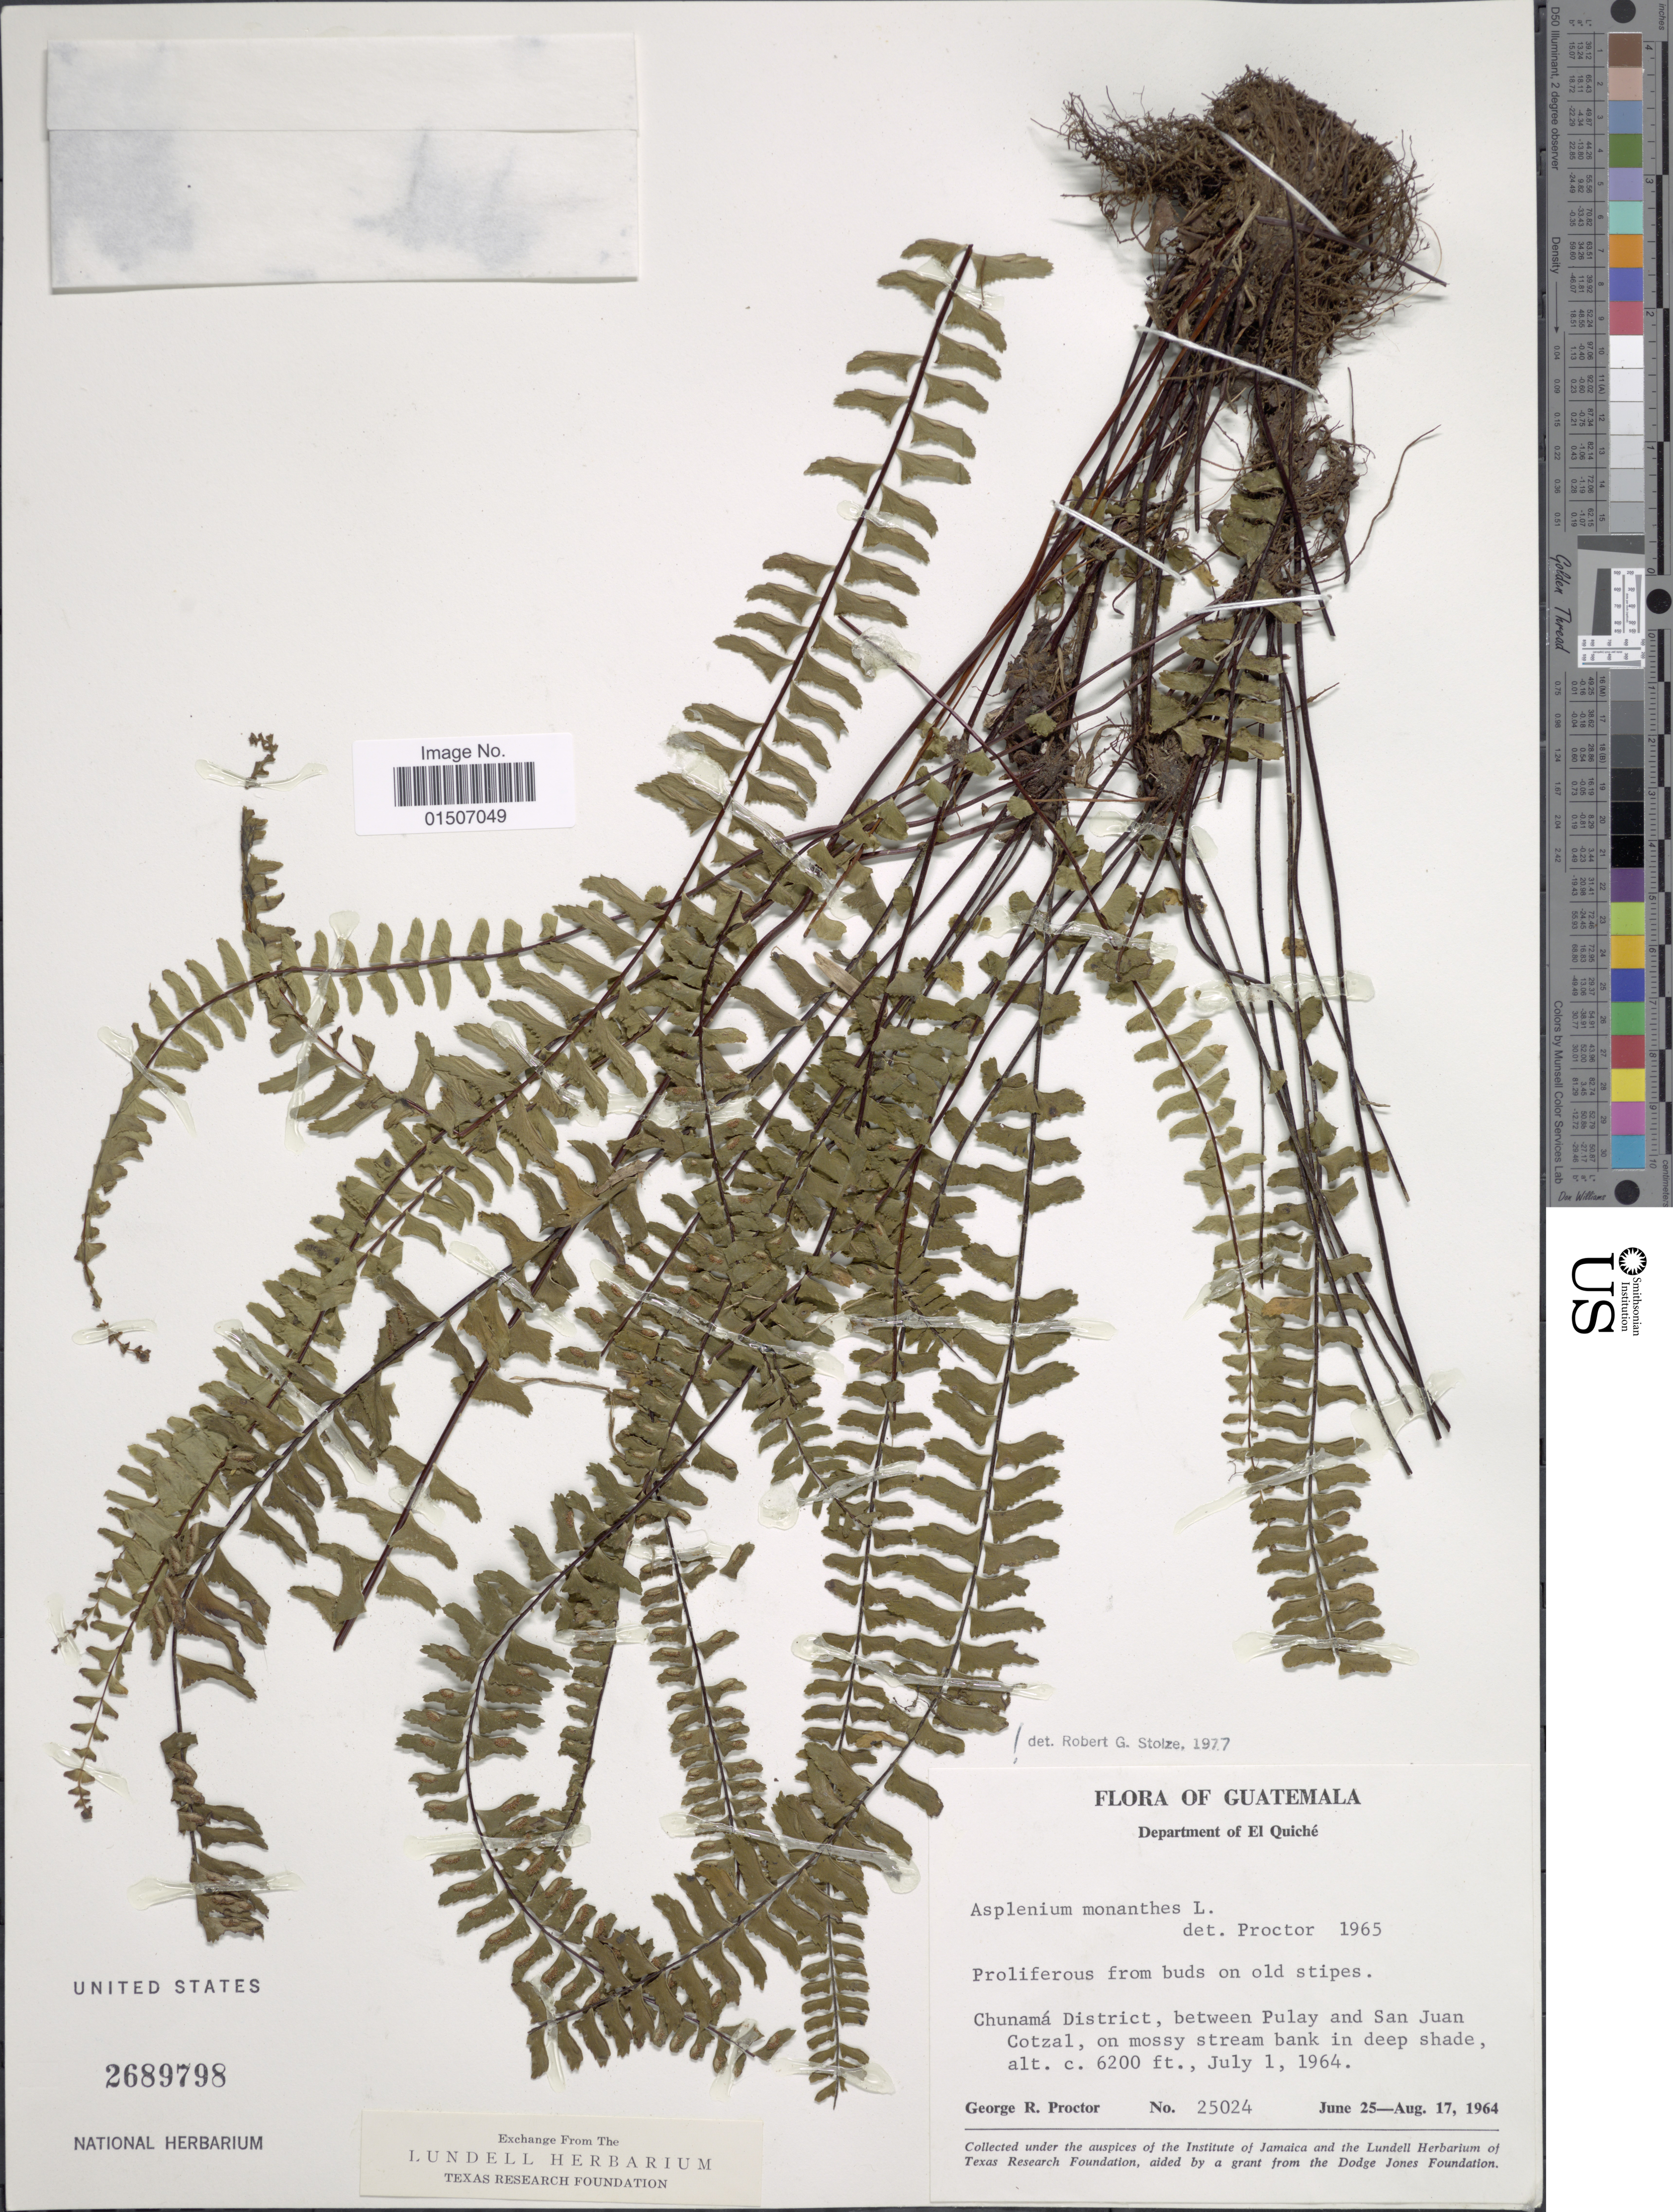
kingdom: Plantae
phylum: Tracheophyta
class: Polypodiopsida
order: Polypodiales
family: Aspleniaceae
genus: Asplenium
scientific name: Asplenium monanthes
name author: L.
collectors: G. R. Proctor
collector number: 25024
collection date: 1964-06-25/1964-08-17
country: Guatemala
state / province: El Quiché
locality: Department of El Quiché, Chunamá District, between Pulay and San Juan Cotzal, on mossy stream bank in deep shade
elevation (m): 1890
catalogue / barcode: US 2689798